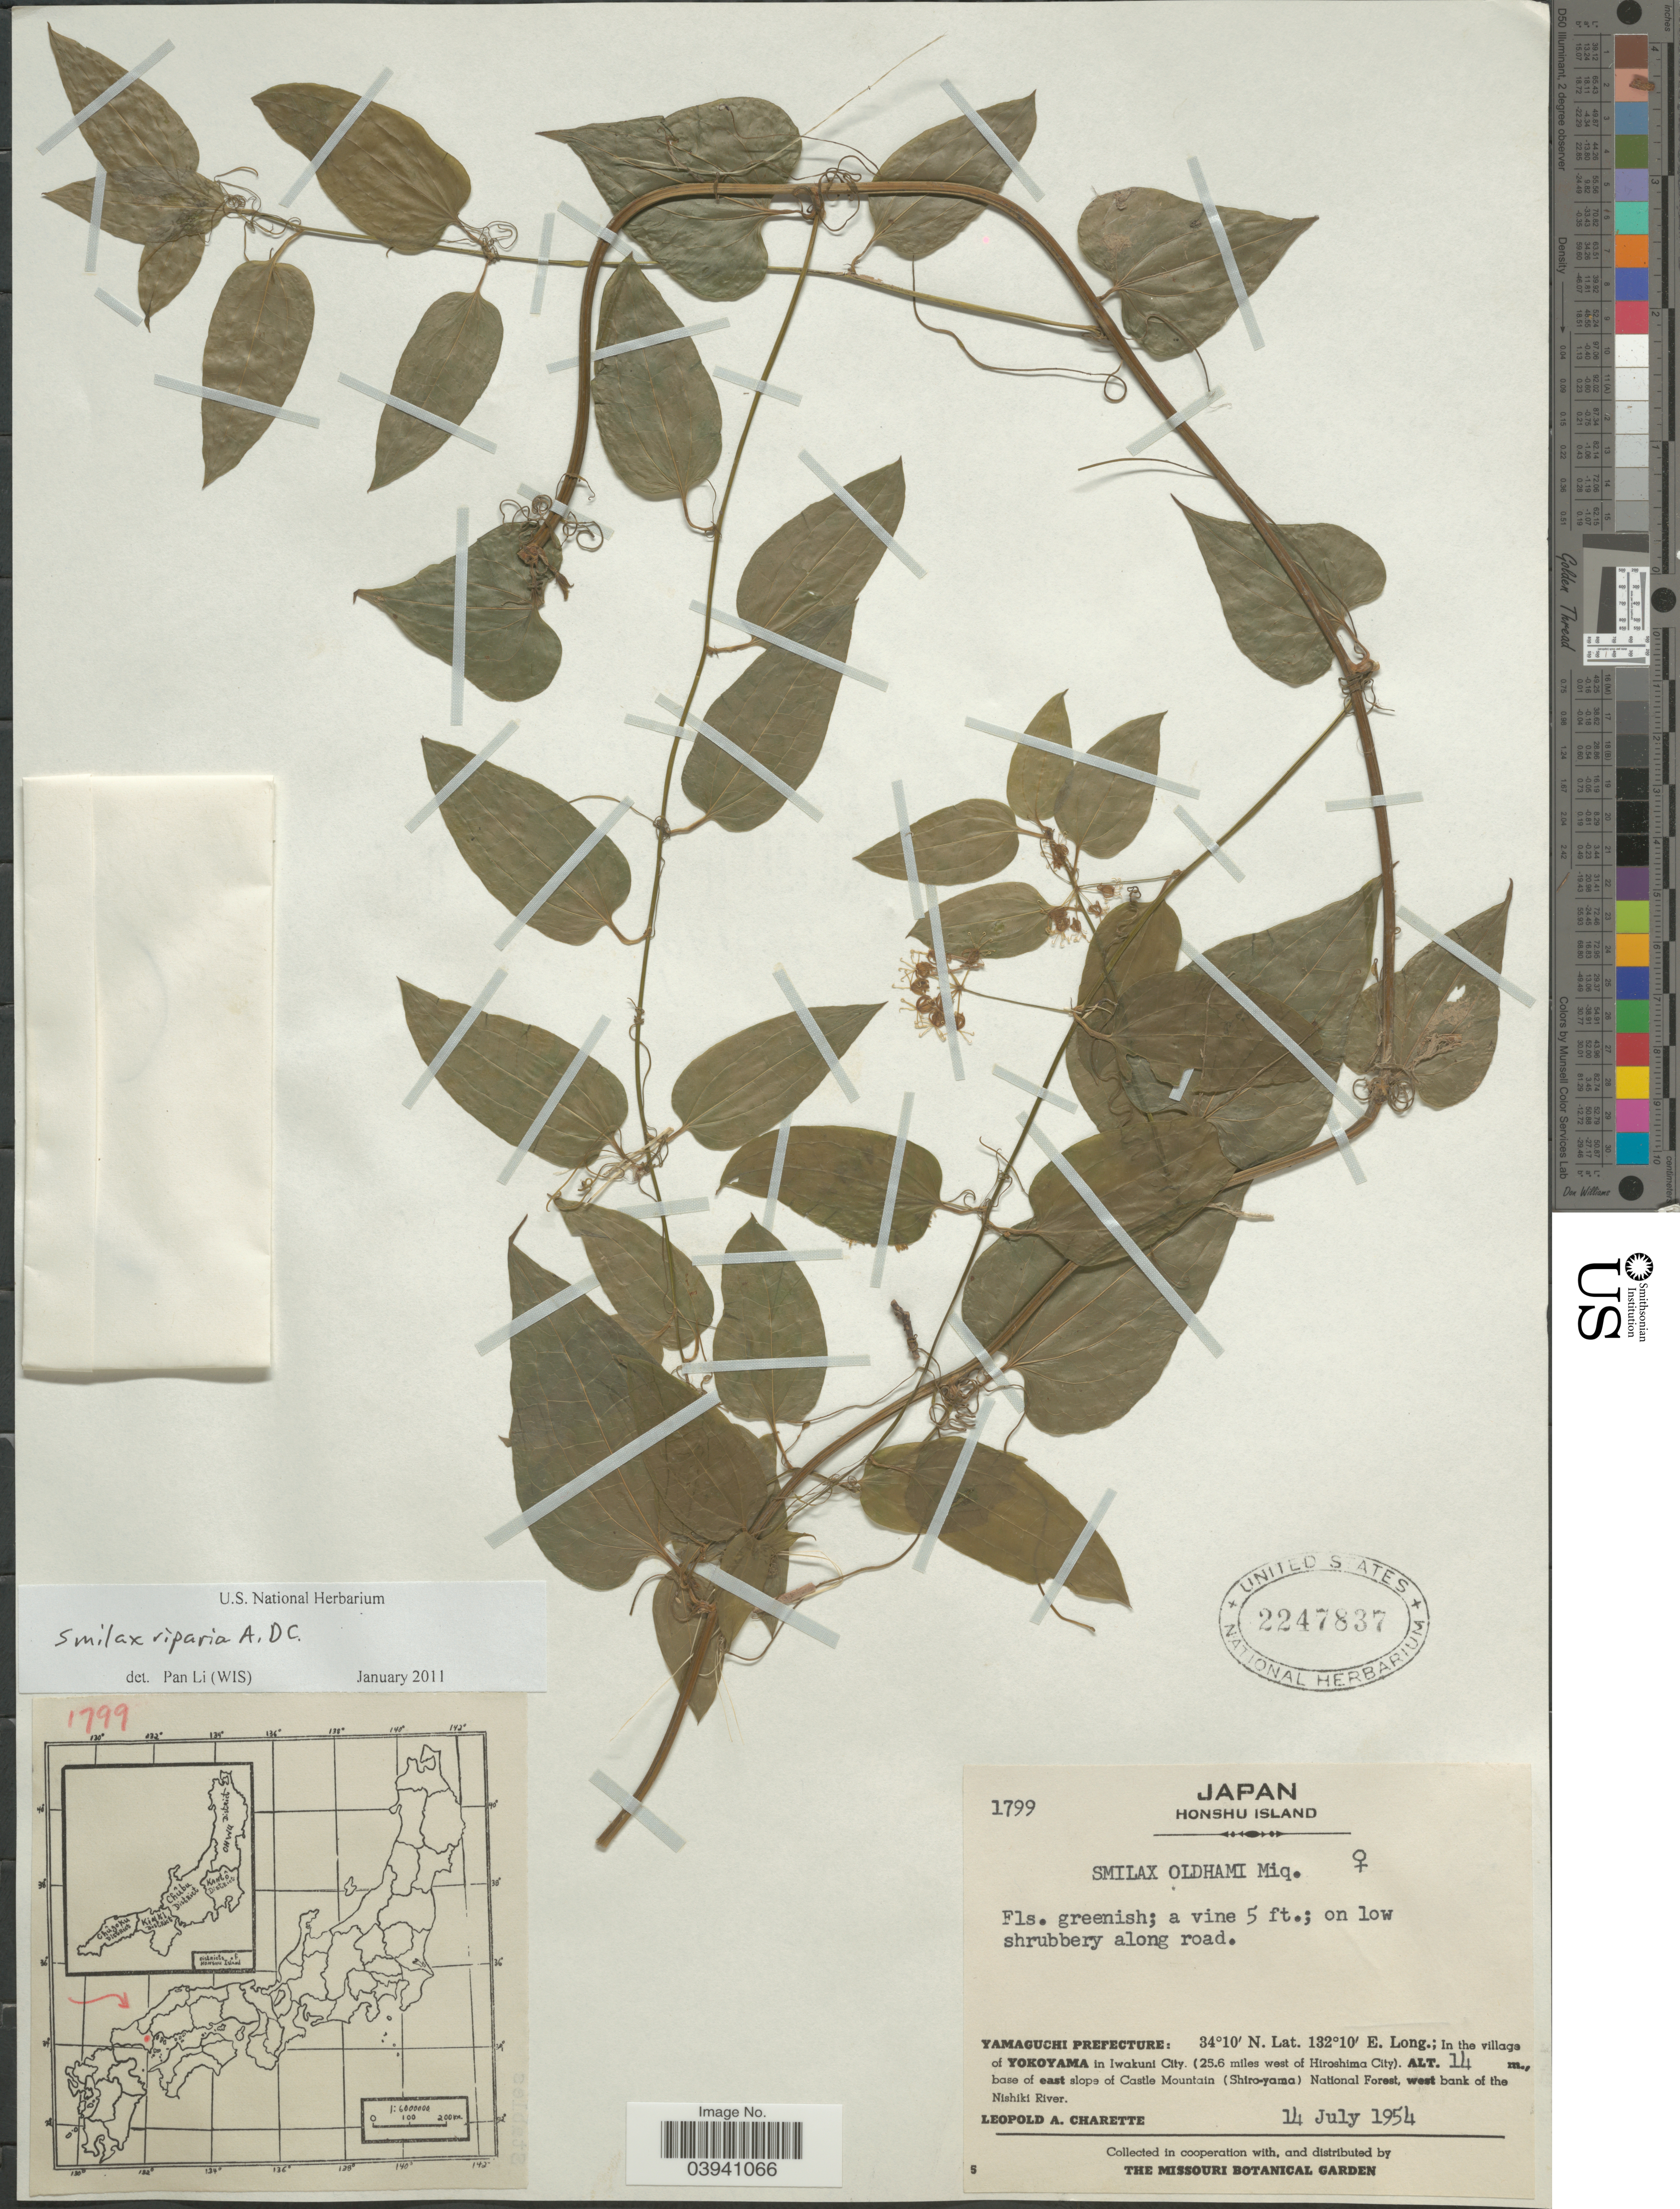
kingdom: Plantae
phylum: Tracheophyta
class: Liliopsida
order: Liliales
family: Smilacaceae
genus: Smilax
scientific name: Smilax riparia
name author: A. DC.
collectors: L. A. Charette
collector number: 1799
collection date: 1954-07-14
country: Japan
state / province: Yamaguti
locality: Honshu Island. Along road. Yamaguchi Prefecture: In the village of Yokoyama in Iwakuni City. (25.6 miles west of Hiroshima City). Base of east slope of Castle Mountain (Shiro-yama) National Forest, west bank of the Nishiki River.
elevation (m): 14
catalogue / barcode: US 2247837